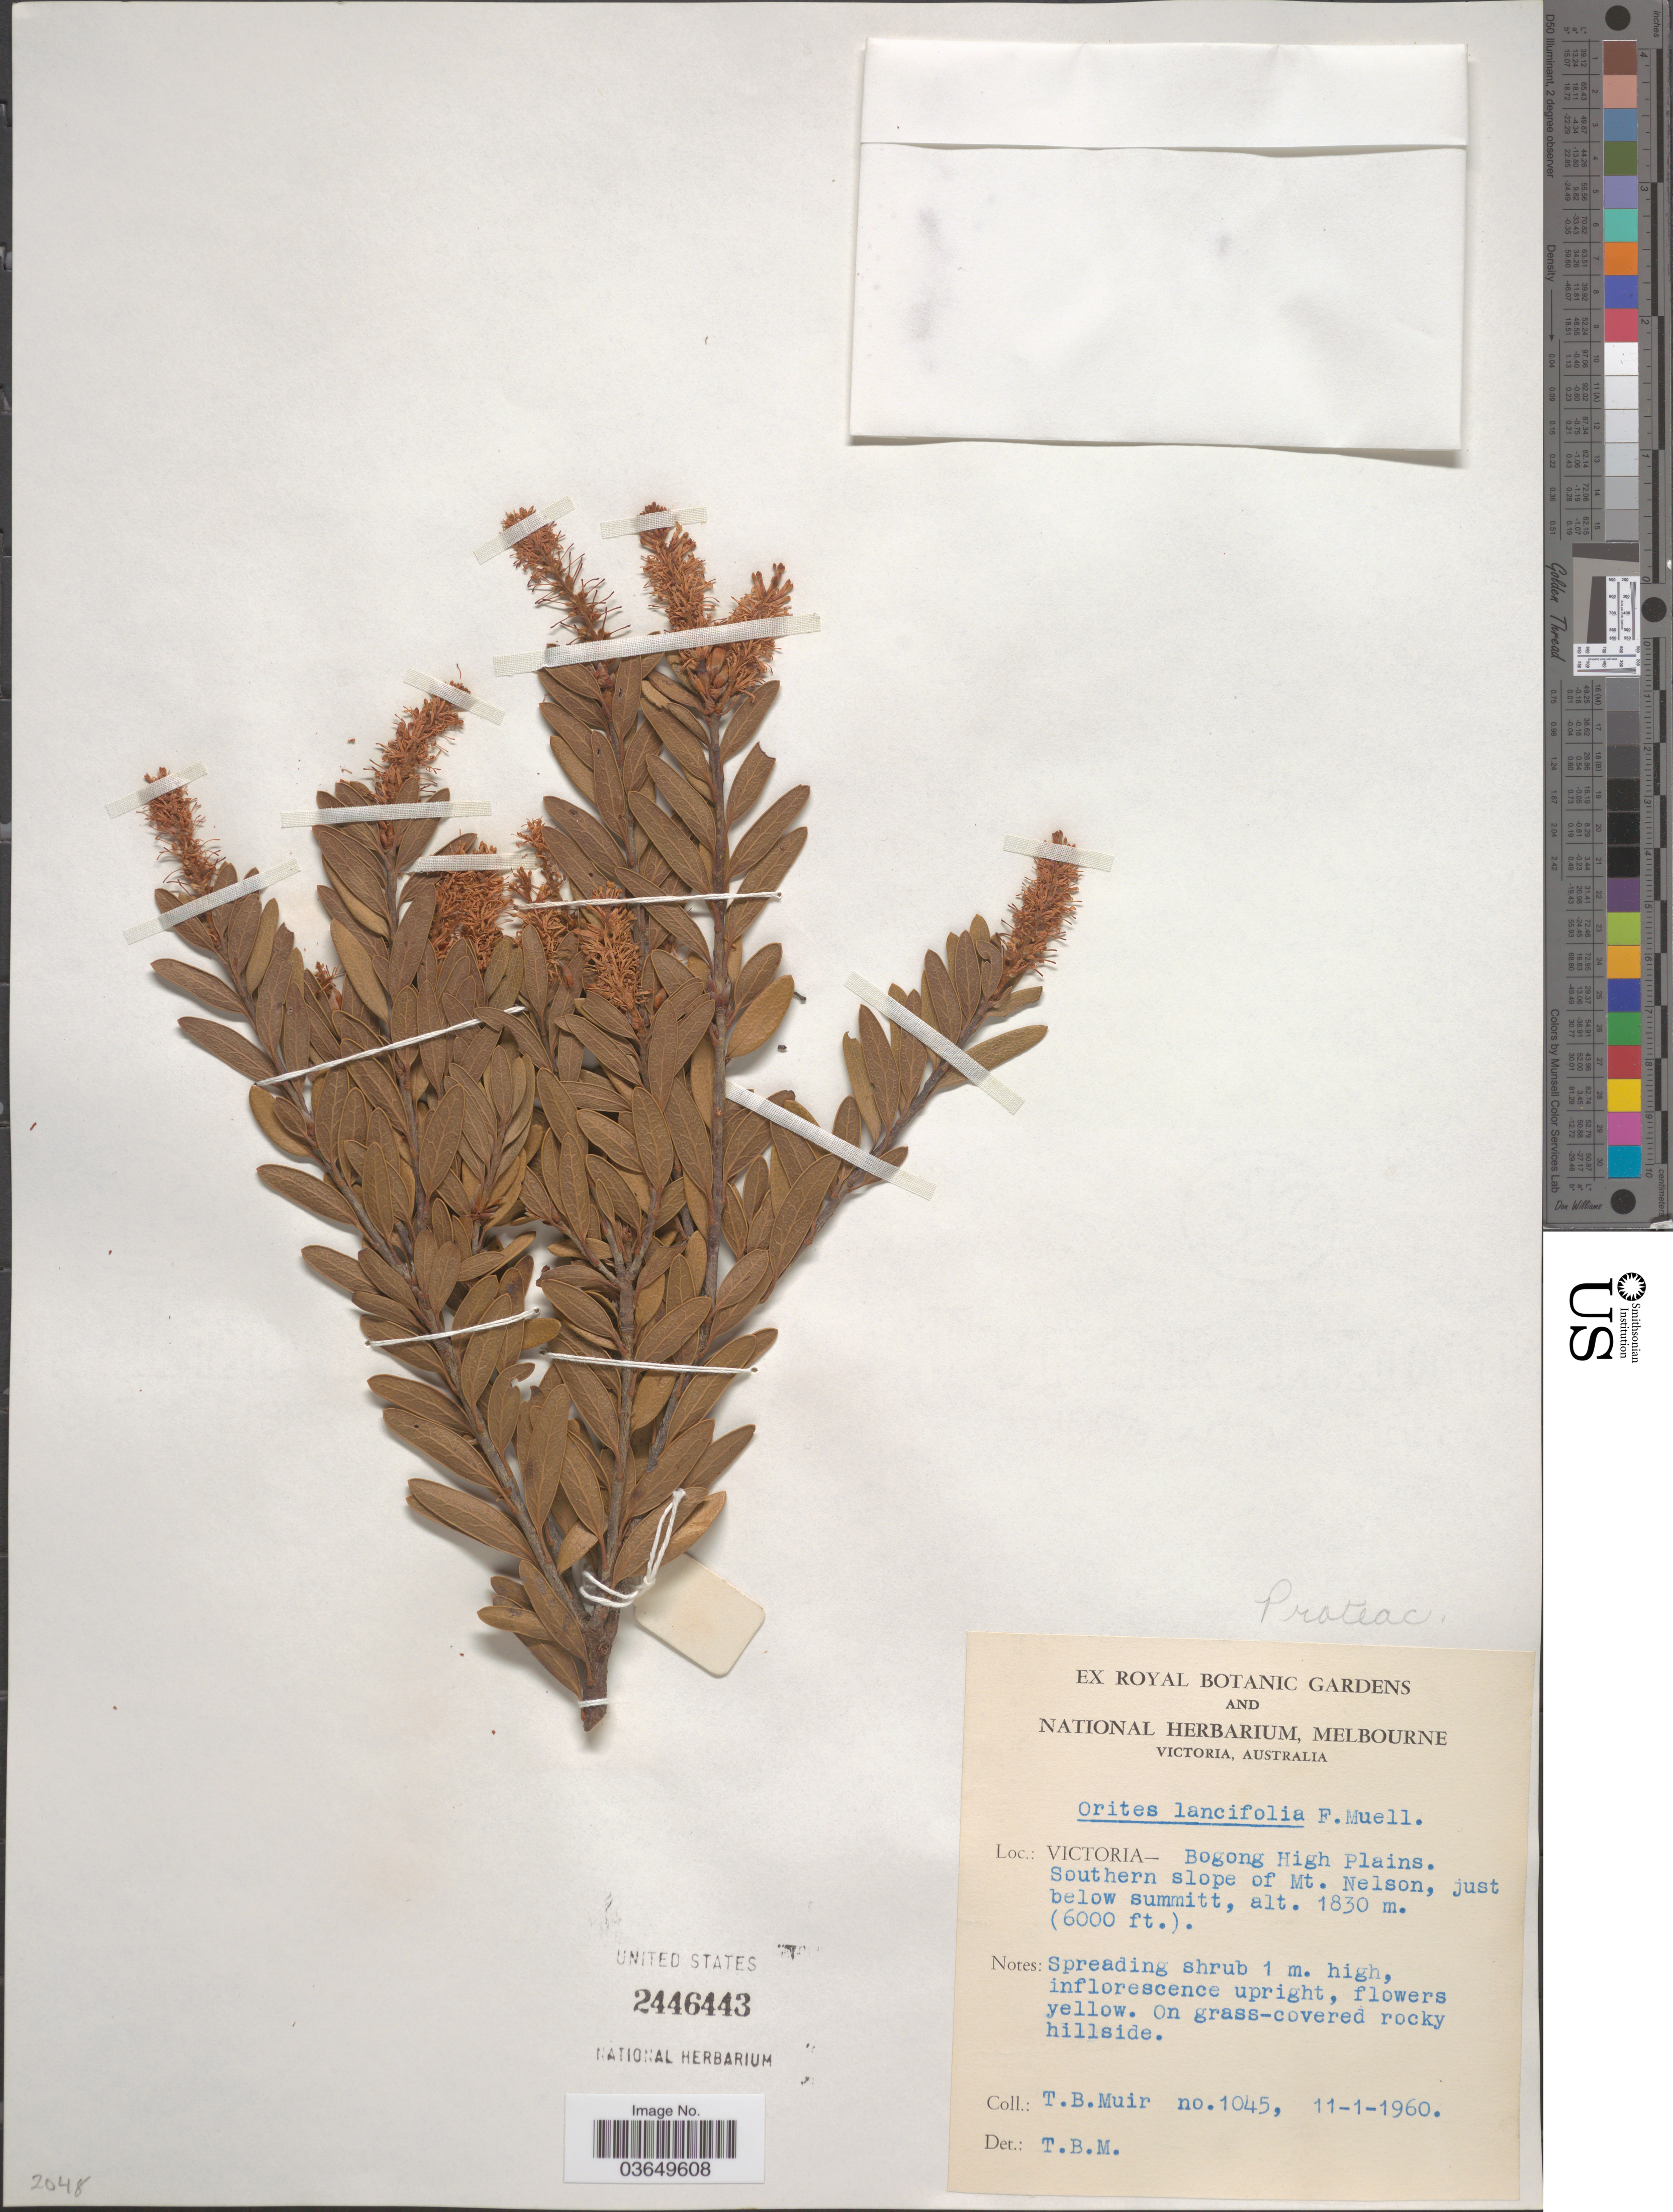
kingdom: Plantae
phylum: Tracheophyta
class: Magnoliopsida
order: Proteales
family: Proteaceae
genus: Orites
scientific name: Orites lancifolius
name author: F. Muell.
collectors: T. Muir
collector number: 1045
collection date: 1960-01-11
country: Australia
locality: Victoria - Bogong High Plains. Southern slope of Mt. Nelson, just below summit.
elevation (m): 1830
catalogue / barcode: US 2446443